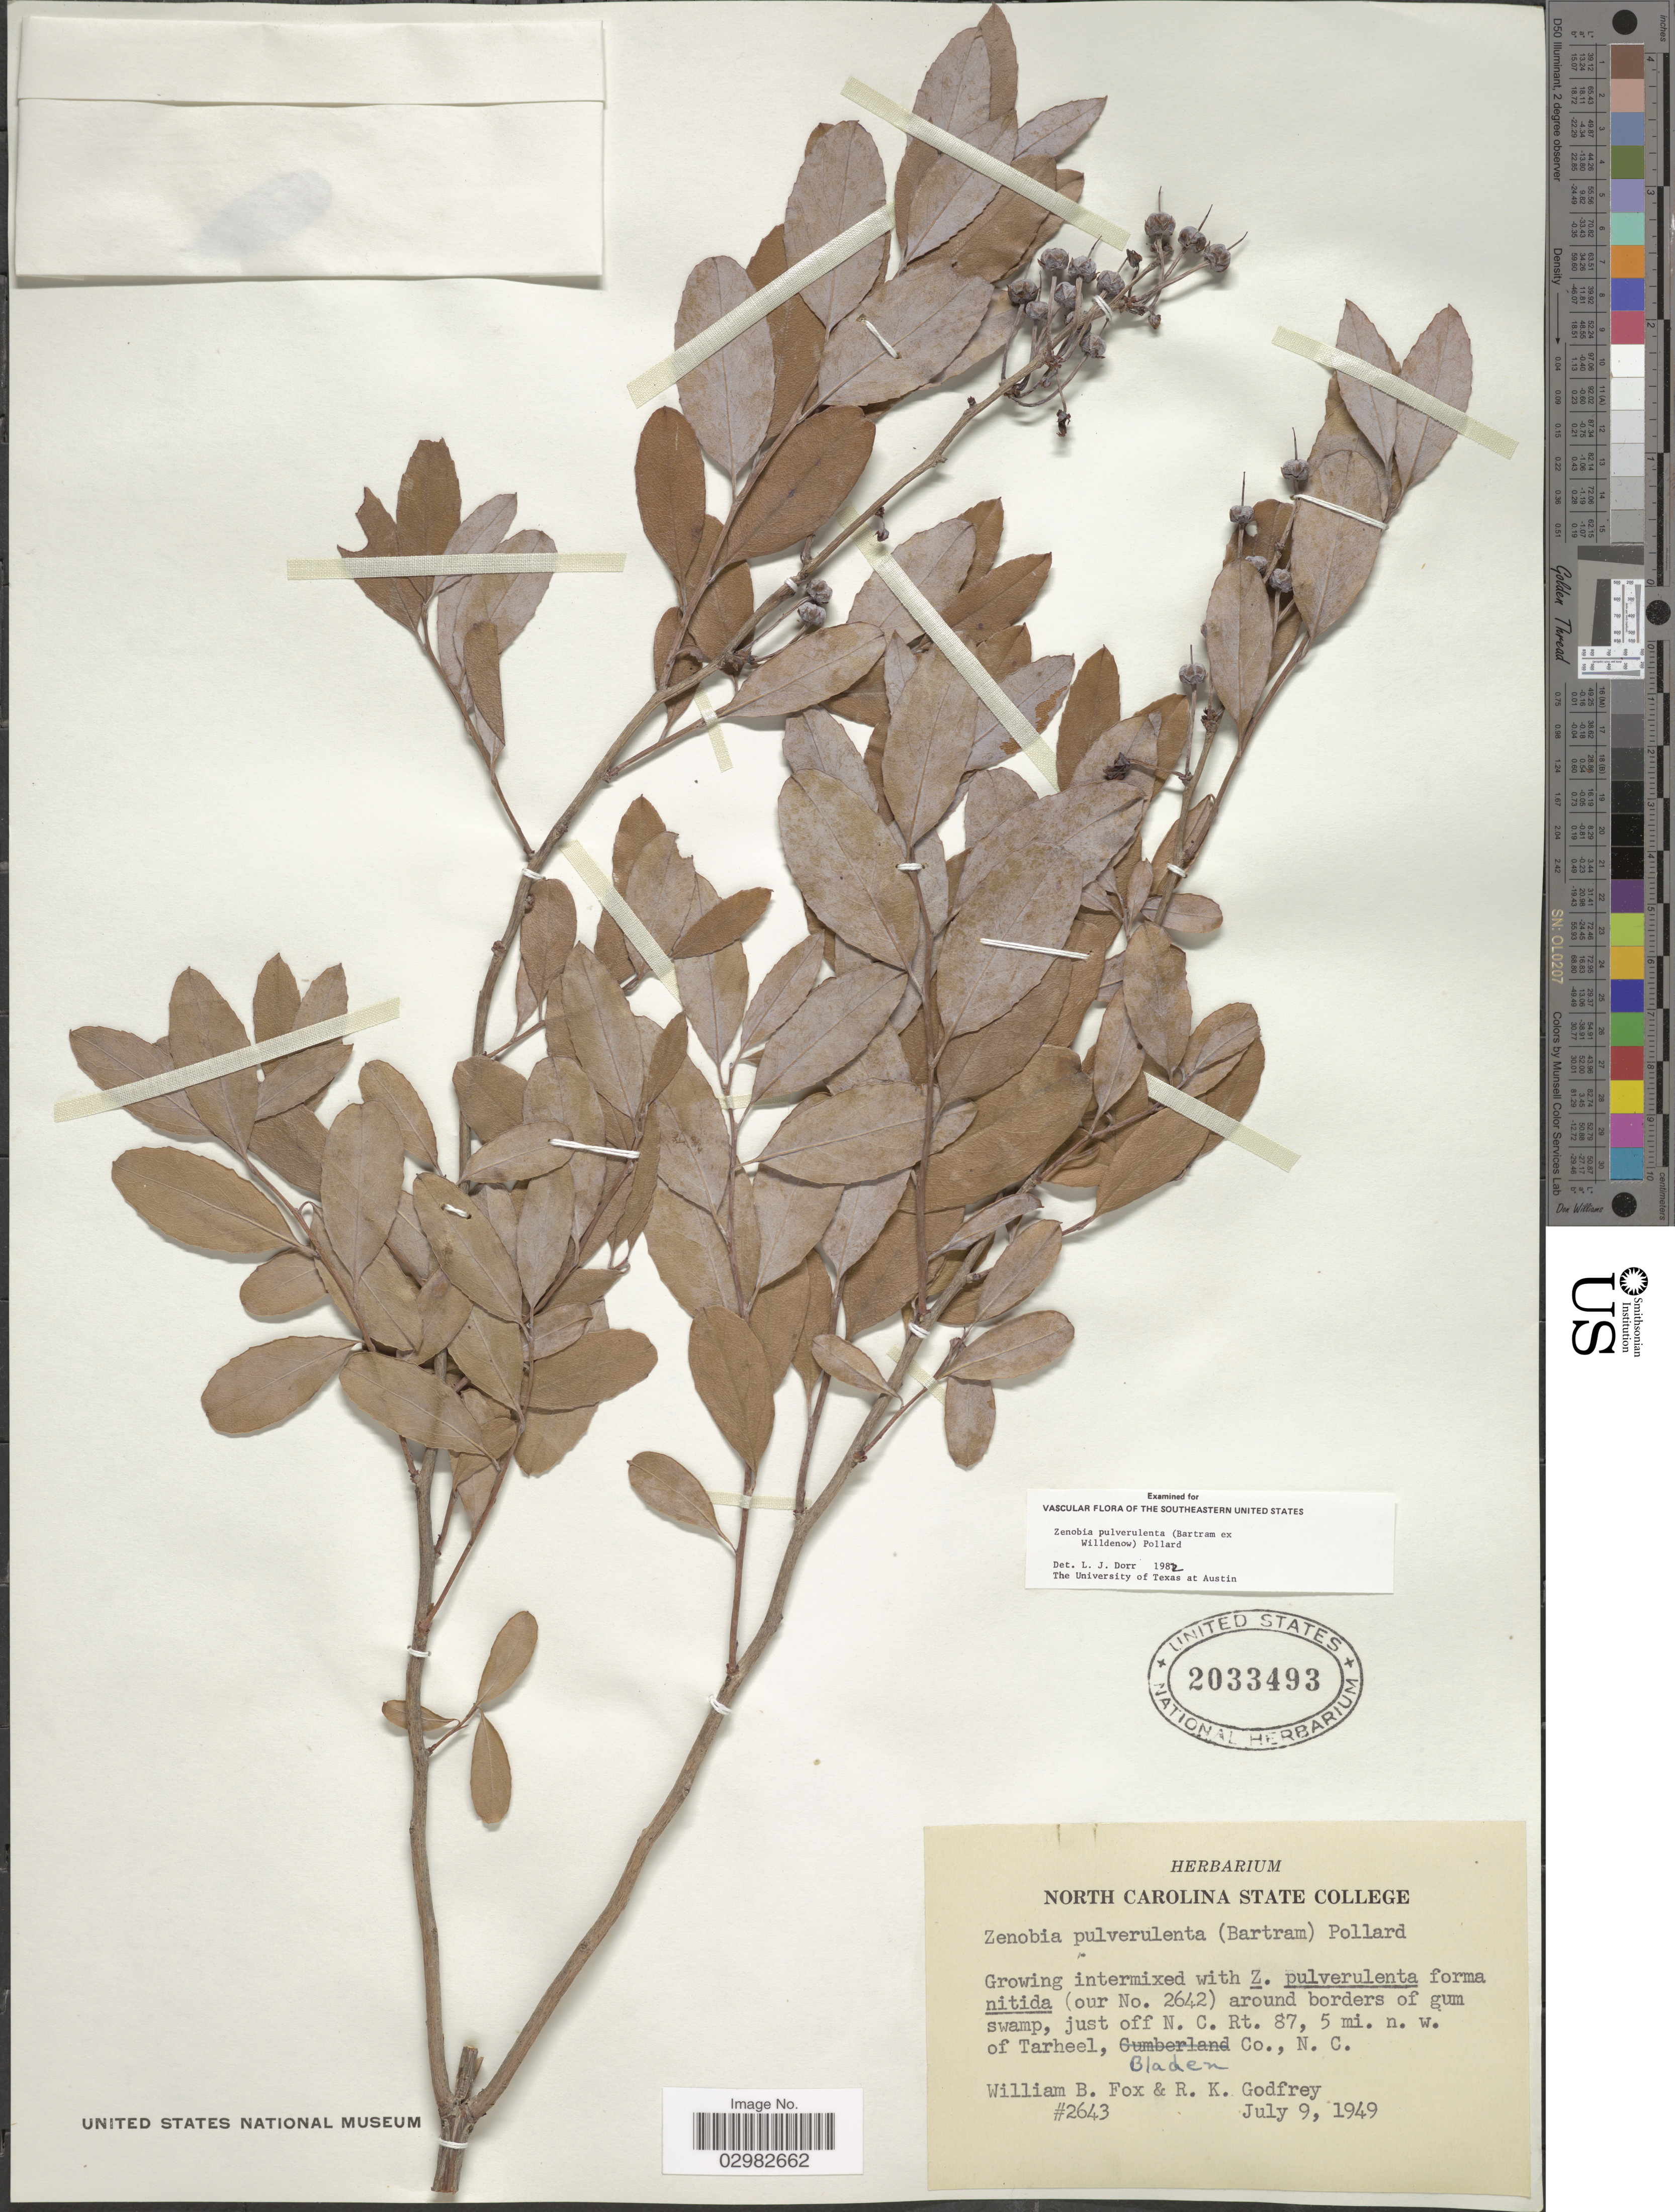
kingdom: Plantae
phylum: Tracheophyta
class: Magnoliopsida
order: Ericales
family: Ericaceae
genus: Zenobia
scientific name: Zenobia pulverulenta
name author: (W. Bartram ex Willd.) Pollard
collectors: W. B. Fox & R. K. Godfrey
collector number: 2643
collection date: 1949-07-09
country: United States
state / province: North Carolina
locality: Around borders of gum swamp, just off N. C. Rt. 87, 5 mi. n.w. of Tarheel, Bladen Co.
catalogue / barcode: US 2033493